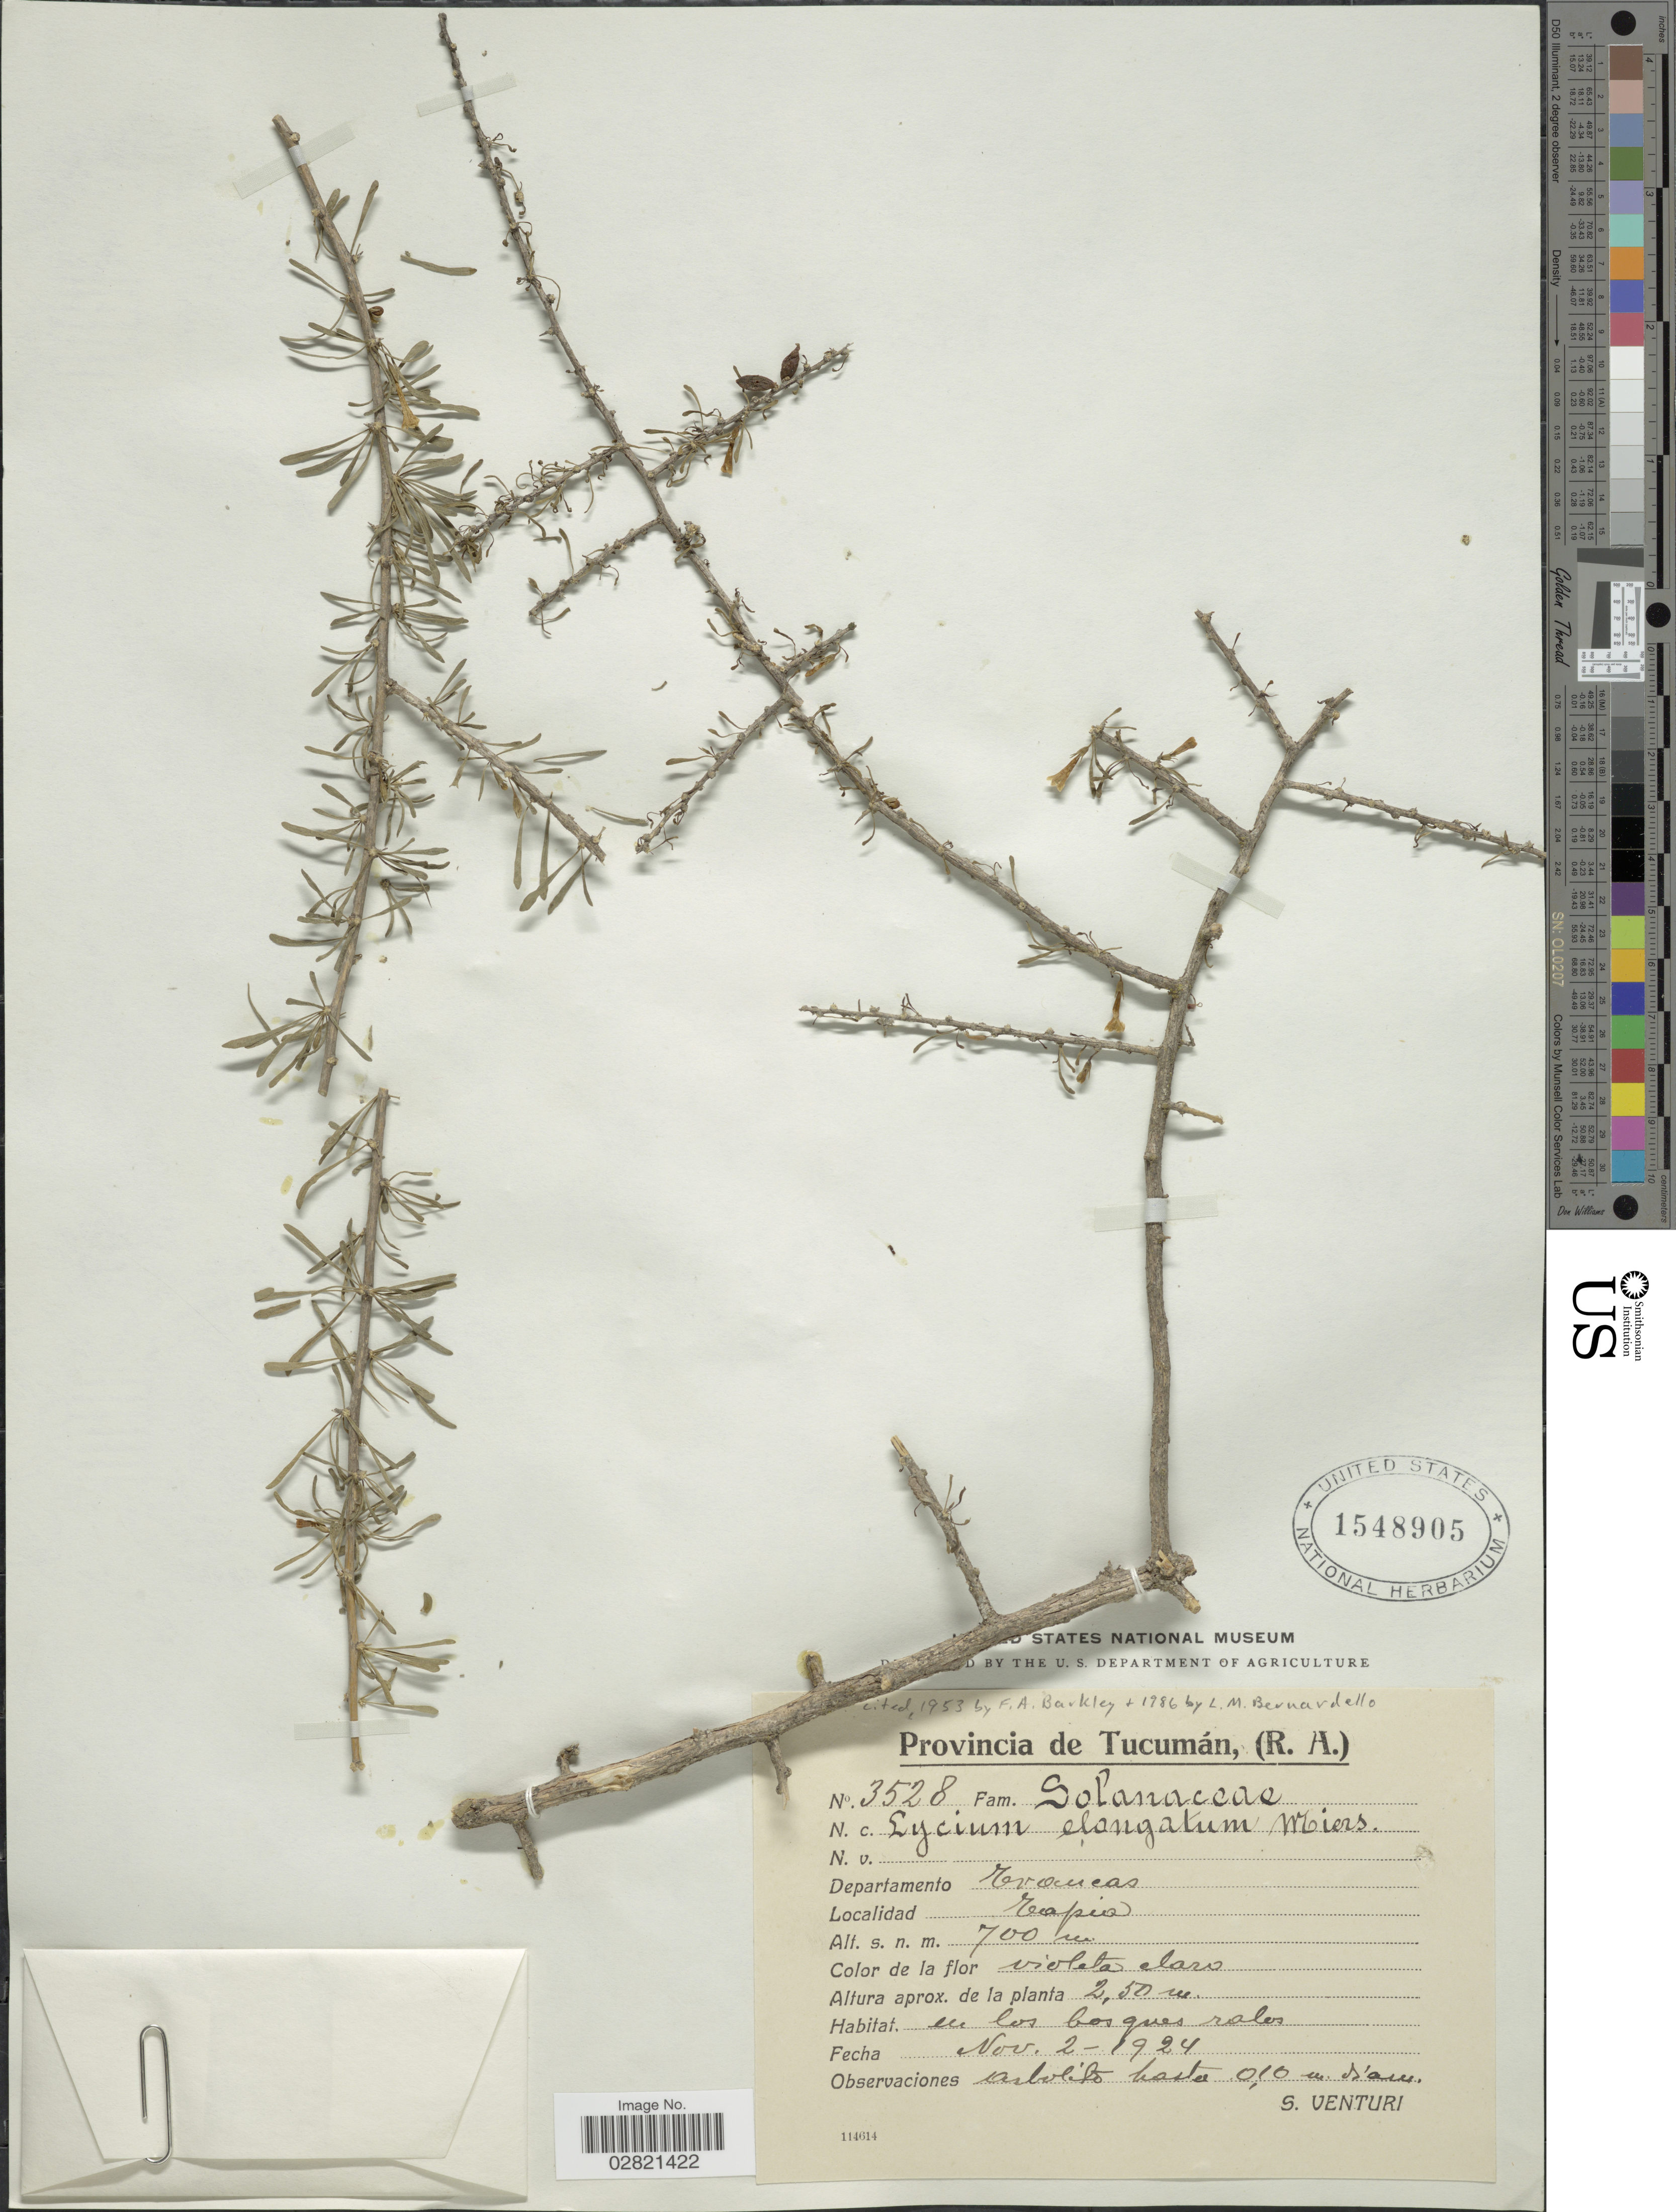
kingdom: Plantae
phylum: Tracheophyta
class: Magnoliopsida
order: Solanales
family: Solanaceae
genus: Lycium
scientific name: Lycium elongatum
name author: Miers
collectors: S. Venturi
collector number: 3528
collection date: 1924-11-02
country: Argentina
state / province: Tucuman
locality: Provincia de Tucumán, (R.A.). Departamento Trancas. Tapia.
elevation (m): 700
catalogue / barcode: US 1548905